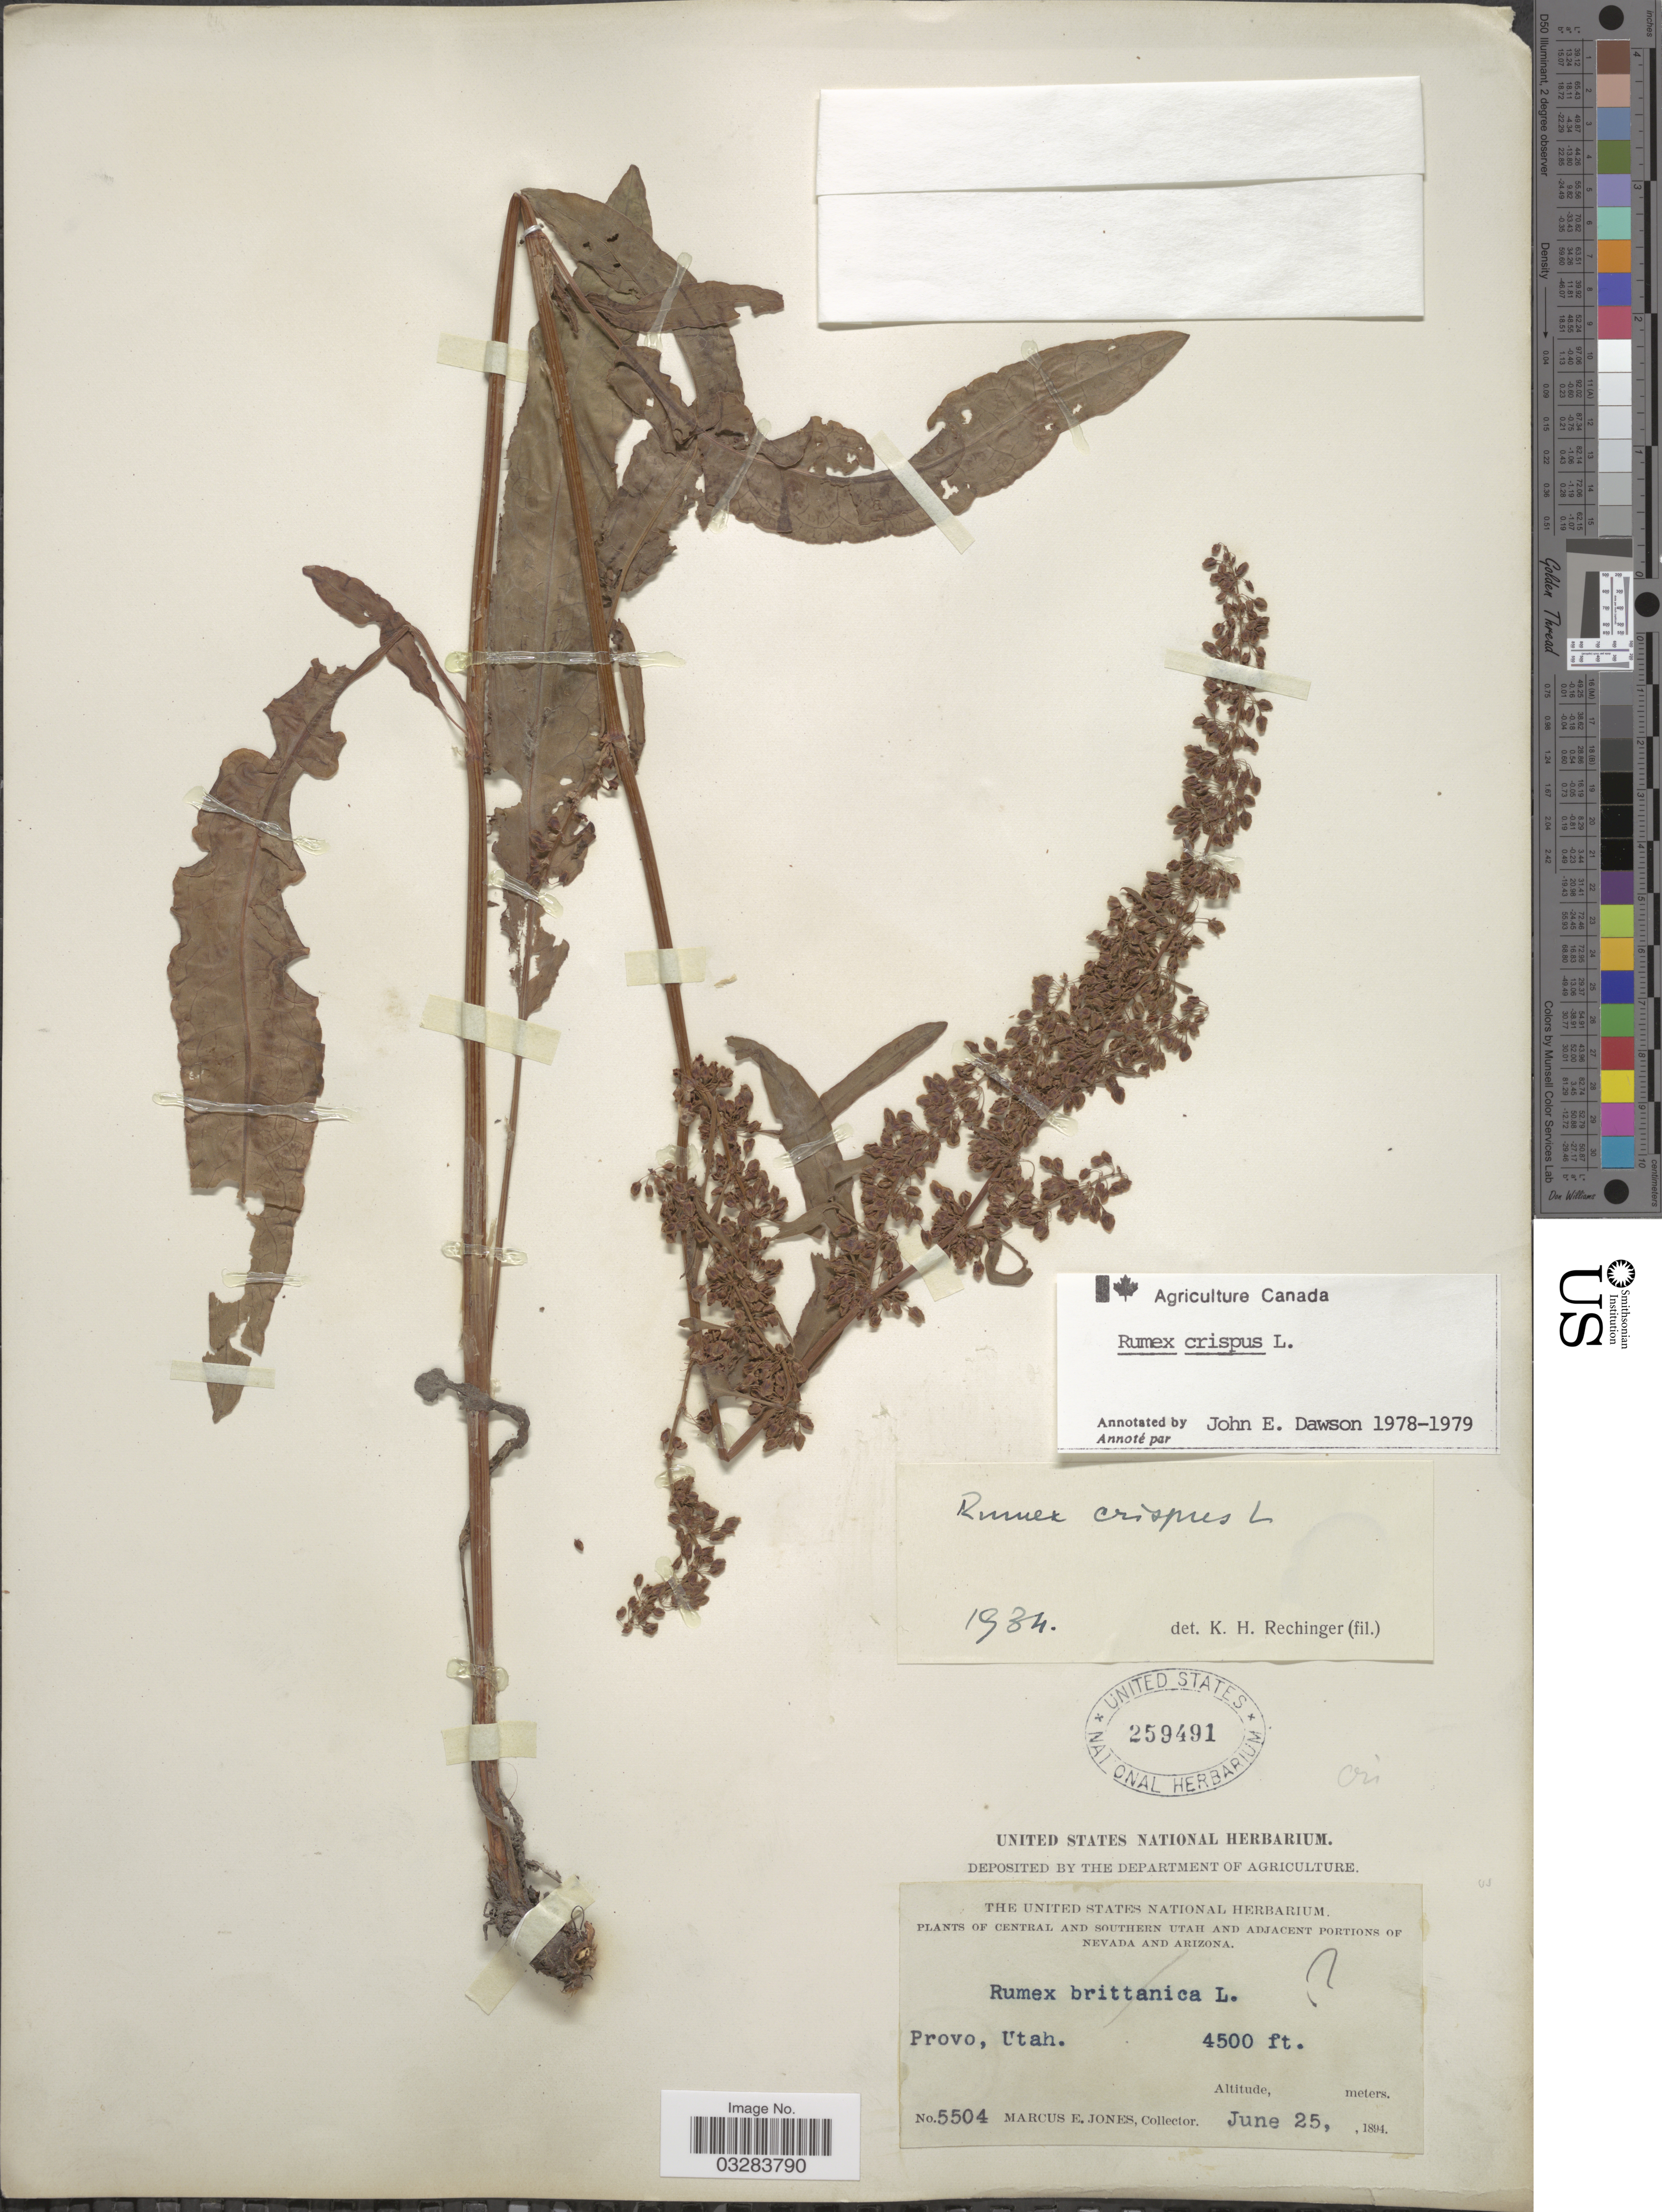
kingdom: Plantae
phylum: Tracheophyta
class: Magnoliopsida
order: Caryophyllales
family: Polygonaceae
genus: Rumex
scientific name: Rumex crispus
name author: L.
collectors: M. E. Jones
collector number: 5504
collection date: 1894-06-25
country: United States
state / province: Utah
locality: Central and Southern Utah, Provo.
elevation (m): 1372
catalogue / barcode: US 259491